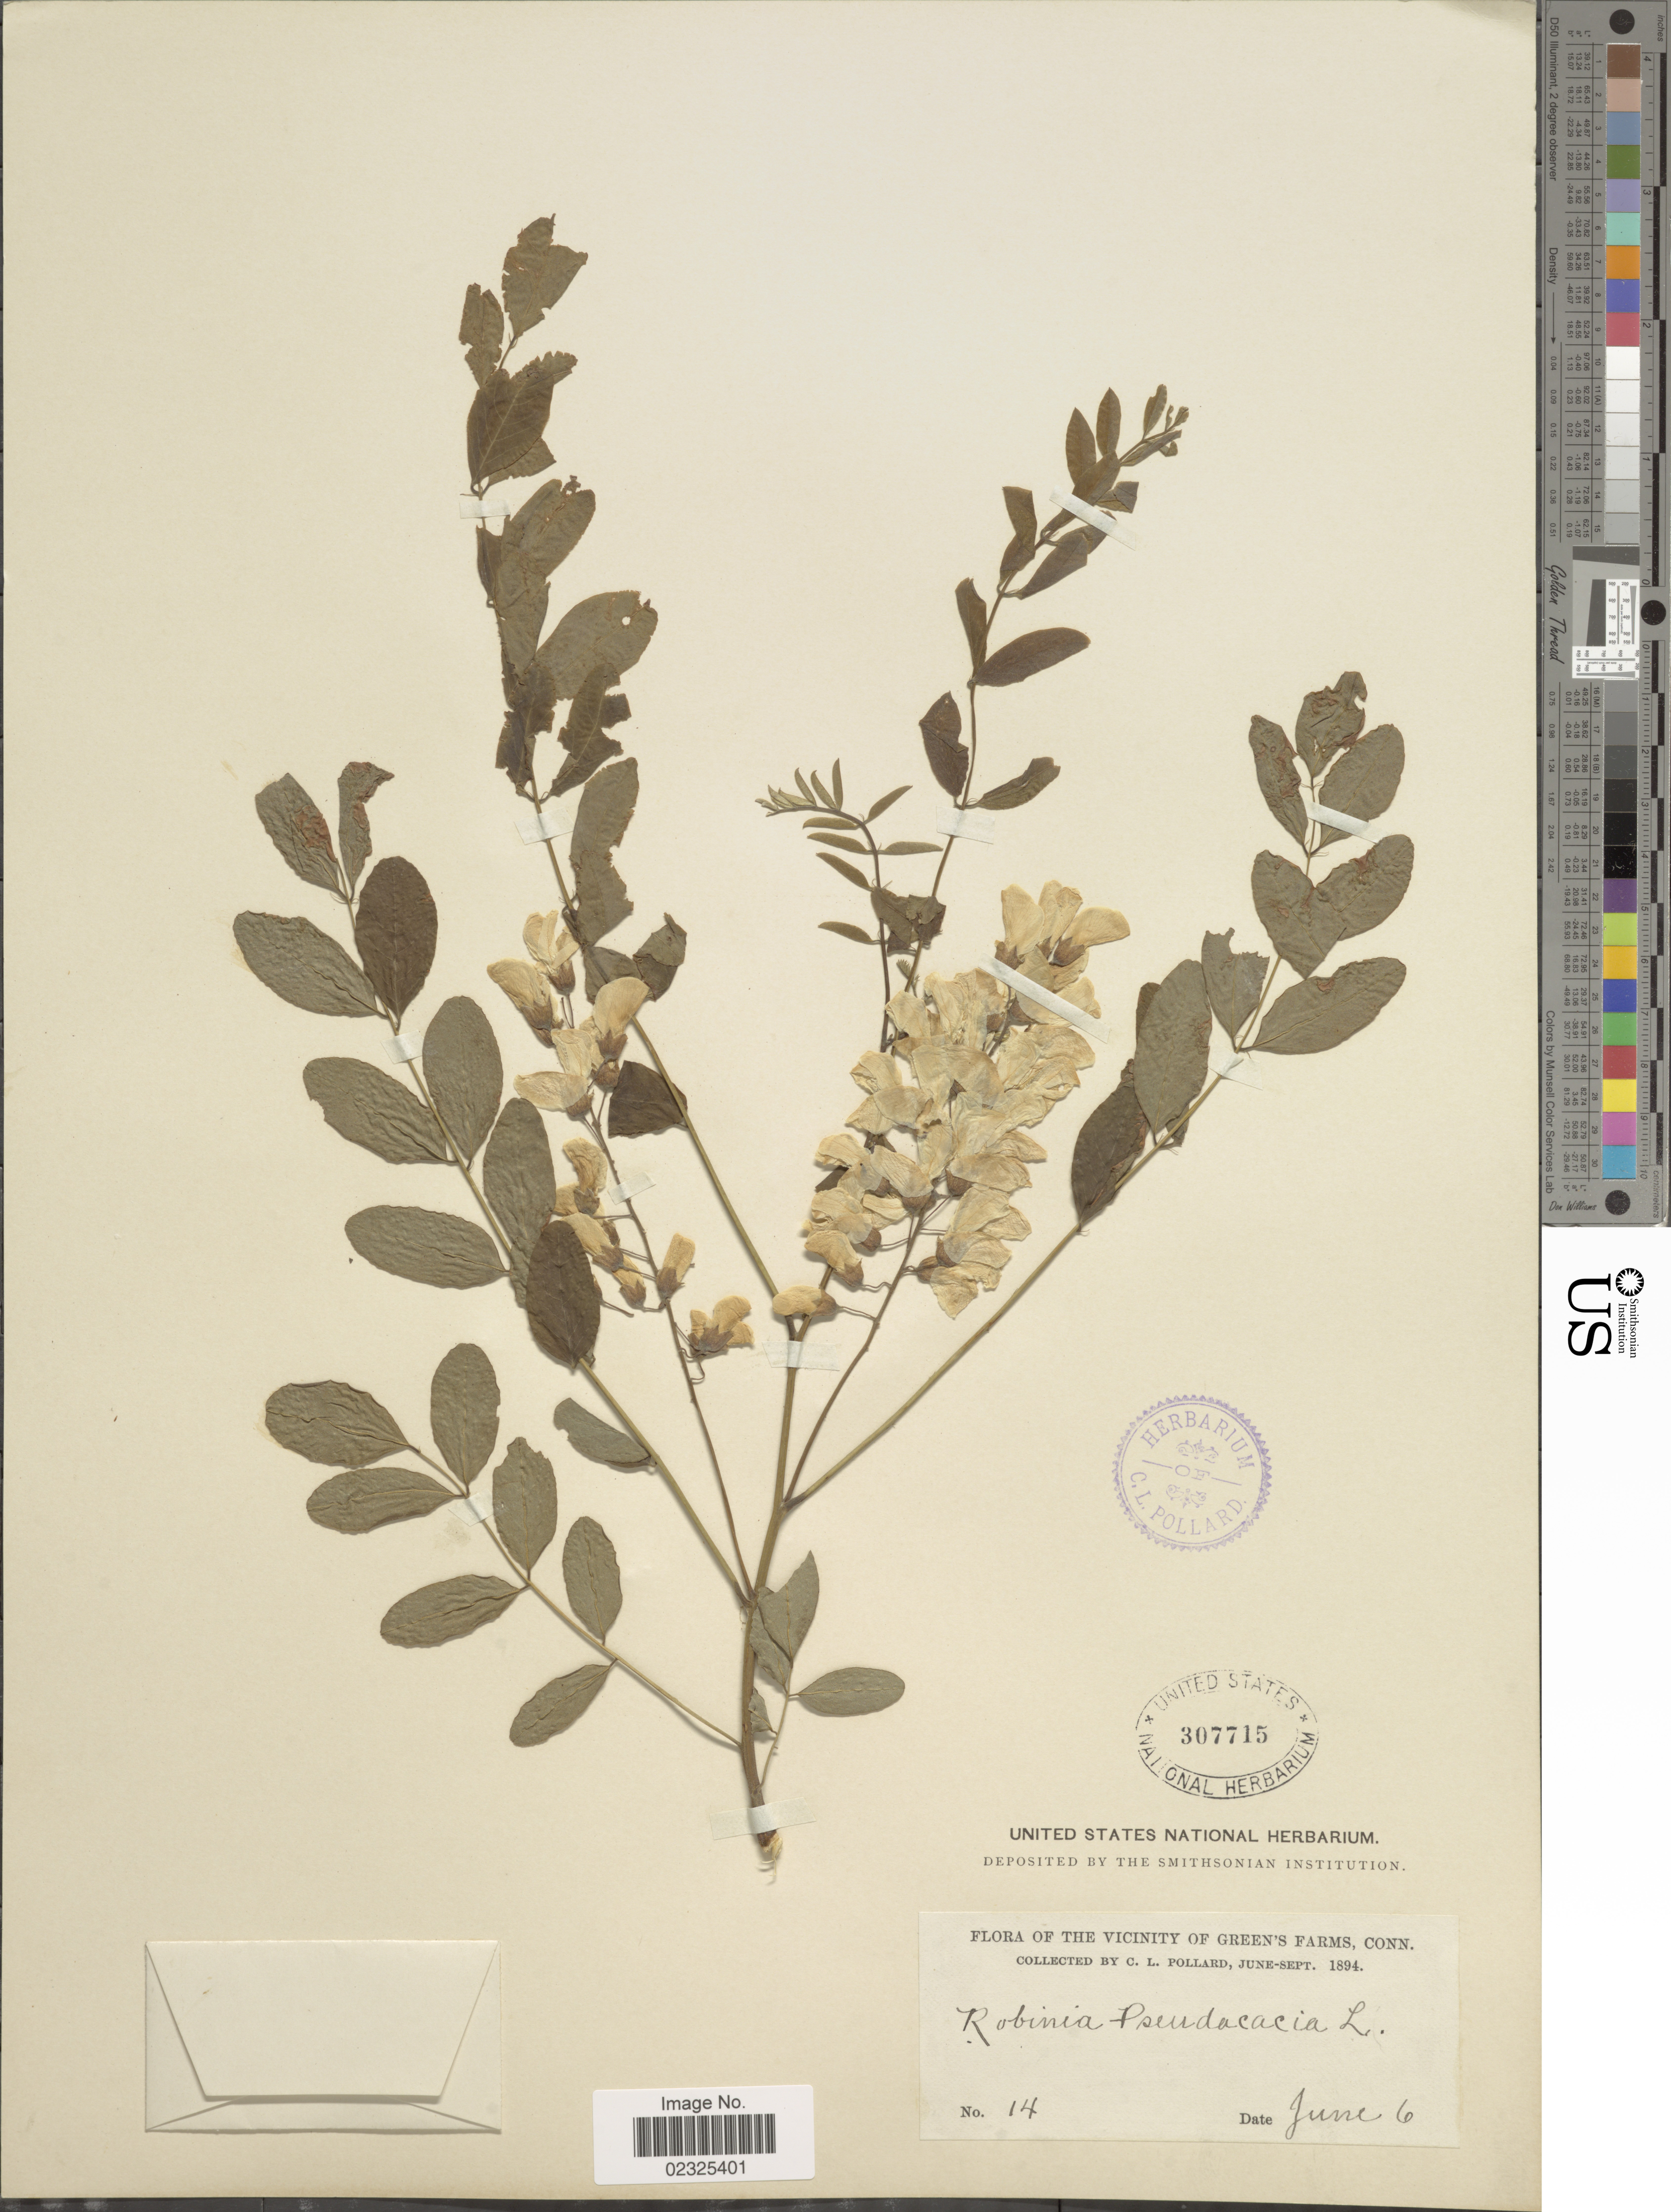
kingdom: Plantae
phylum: Tracheophyta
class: Magnoliopsida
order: Fabales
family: Fabaceae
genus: Robinia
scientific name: Robinia pseudoacacia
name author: L.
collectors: C. L. Pollard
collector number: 14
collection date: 1894-06-06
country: United States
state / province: Connecticut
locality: The vicinity of Green's Farms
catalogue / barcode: US 307715